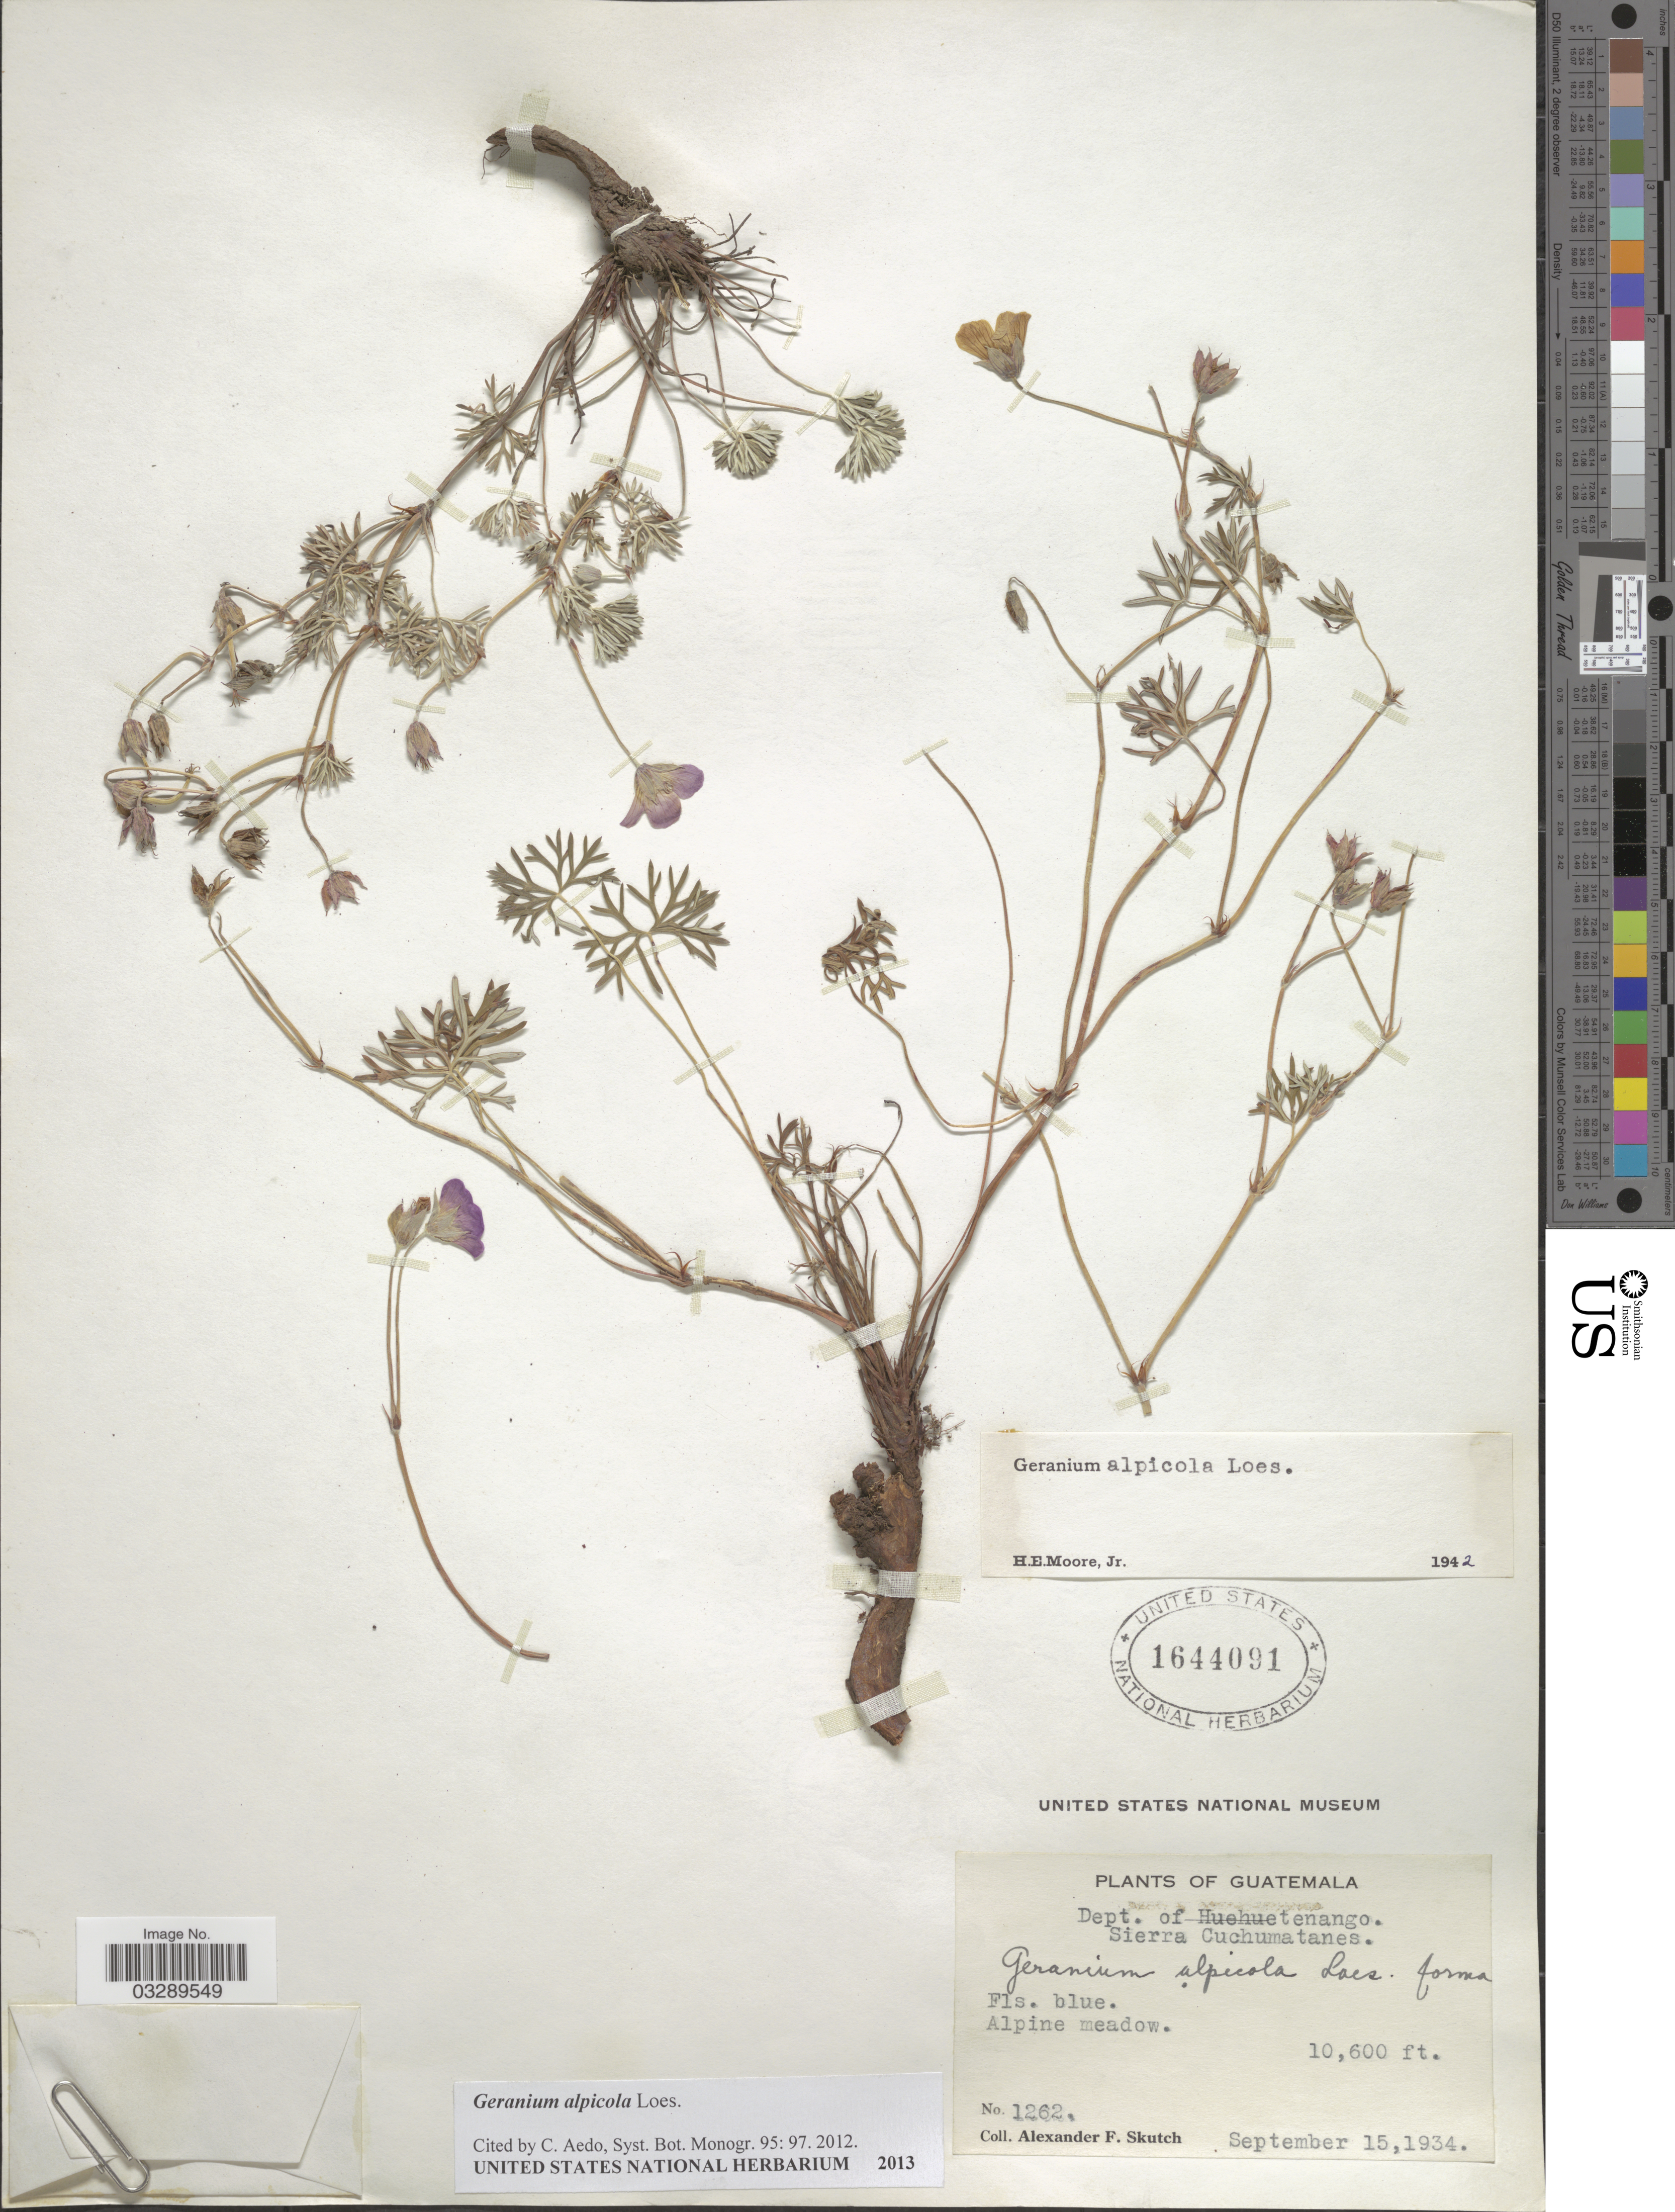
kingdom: Plantae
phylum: Tracheophyta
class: Magnoliopsida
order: Geraniales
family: Geraniaceae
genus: Geranium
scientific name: Geranium alpicola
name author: Loes.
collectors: A. F. Skutch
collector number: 1262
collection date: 1934-09-15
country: Guatemala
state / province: Huehuetenango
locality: Dept. of Huehuetenango. Sierra Cuchumatanes.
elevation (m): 3231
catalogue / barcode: US 1644091